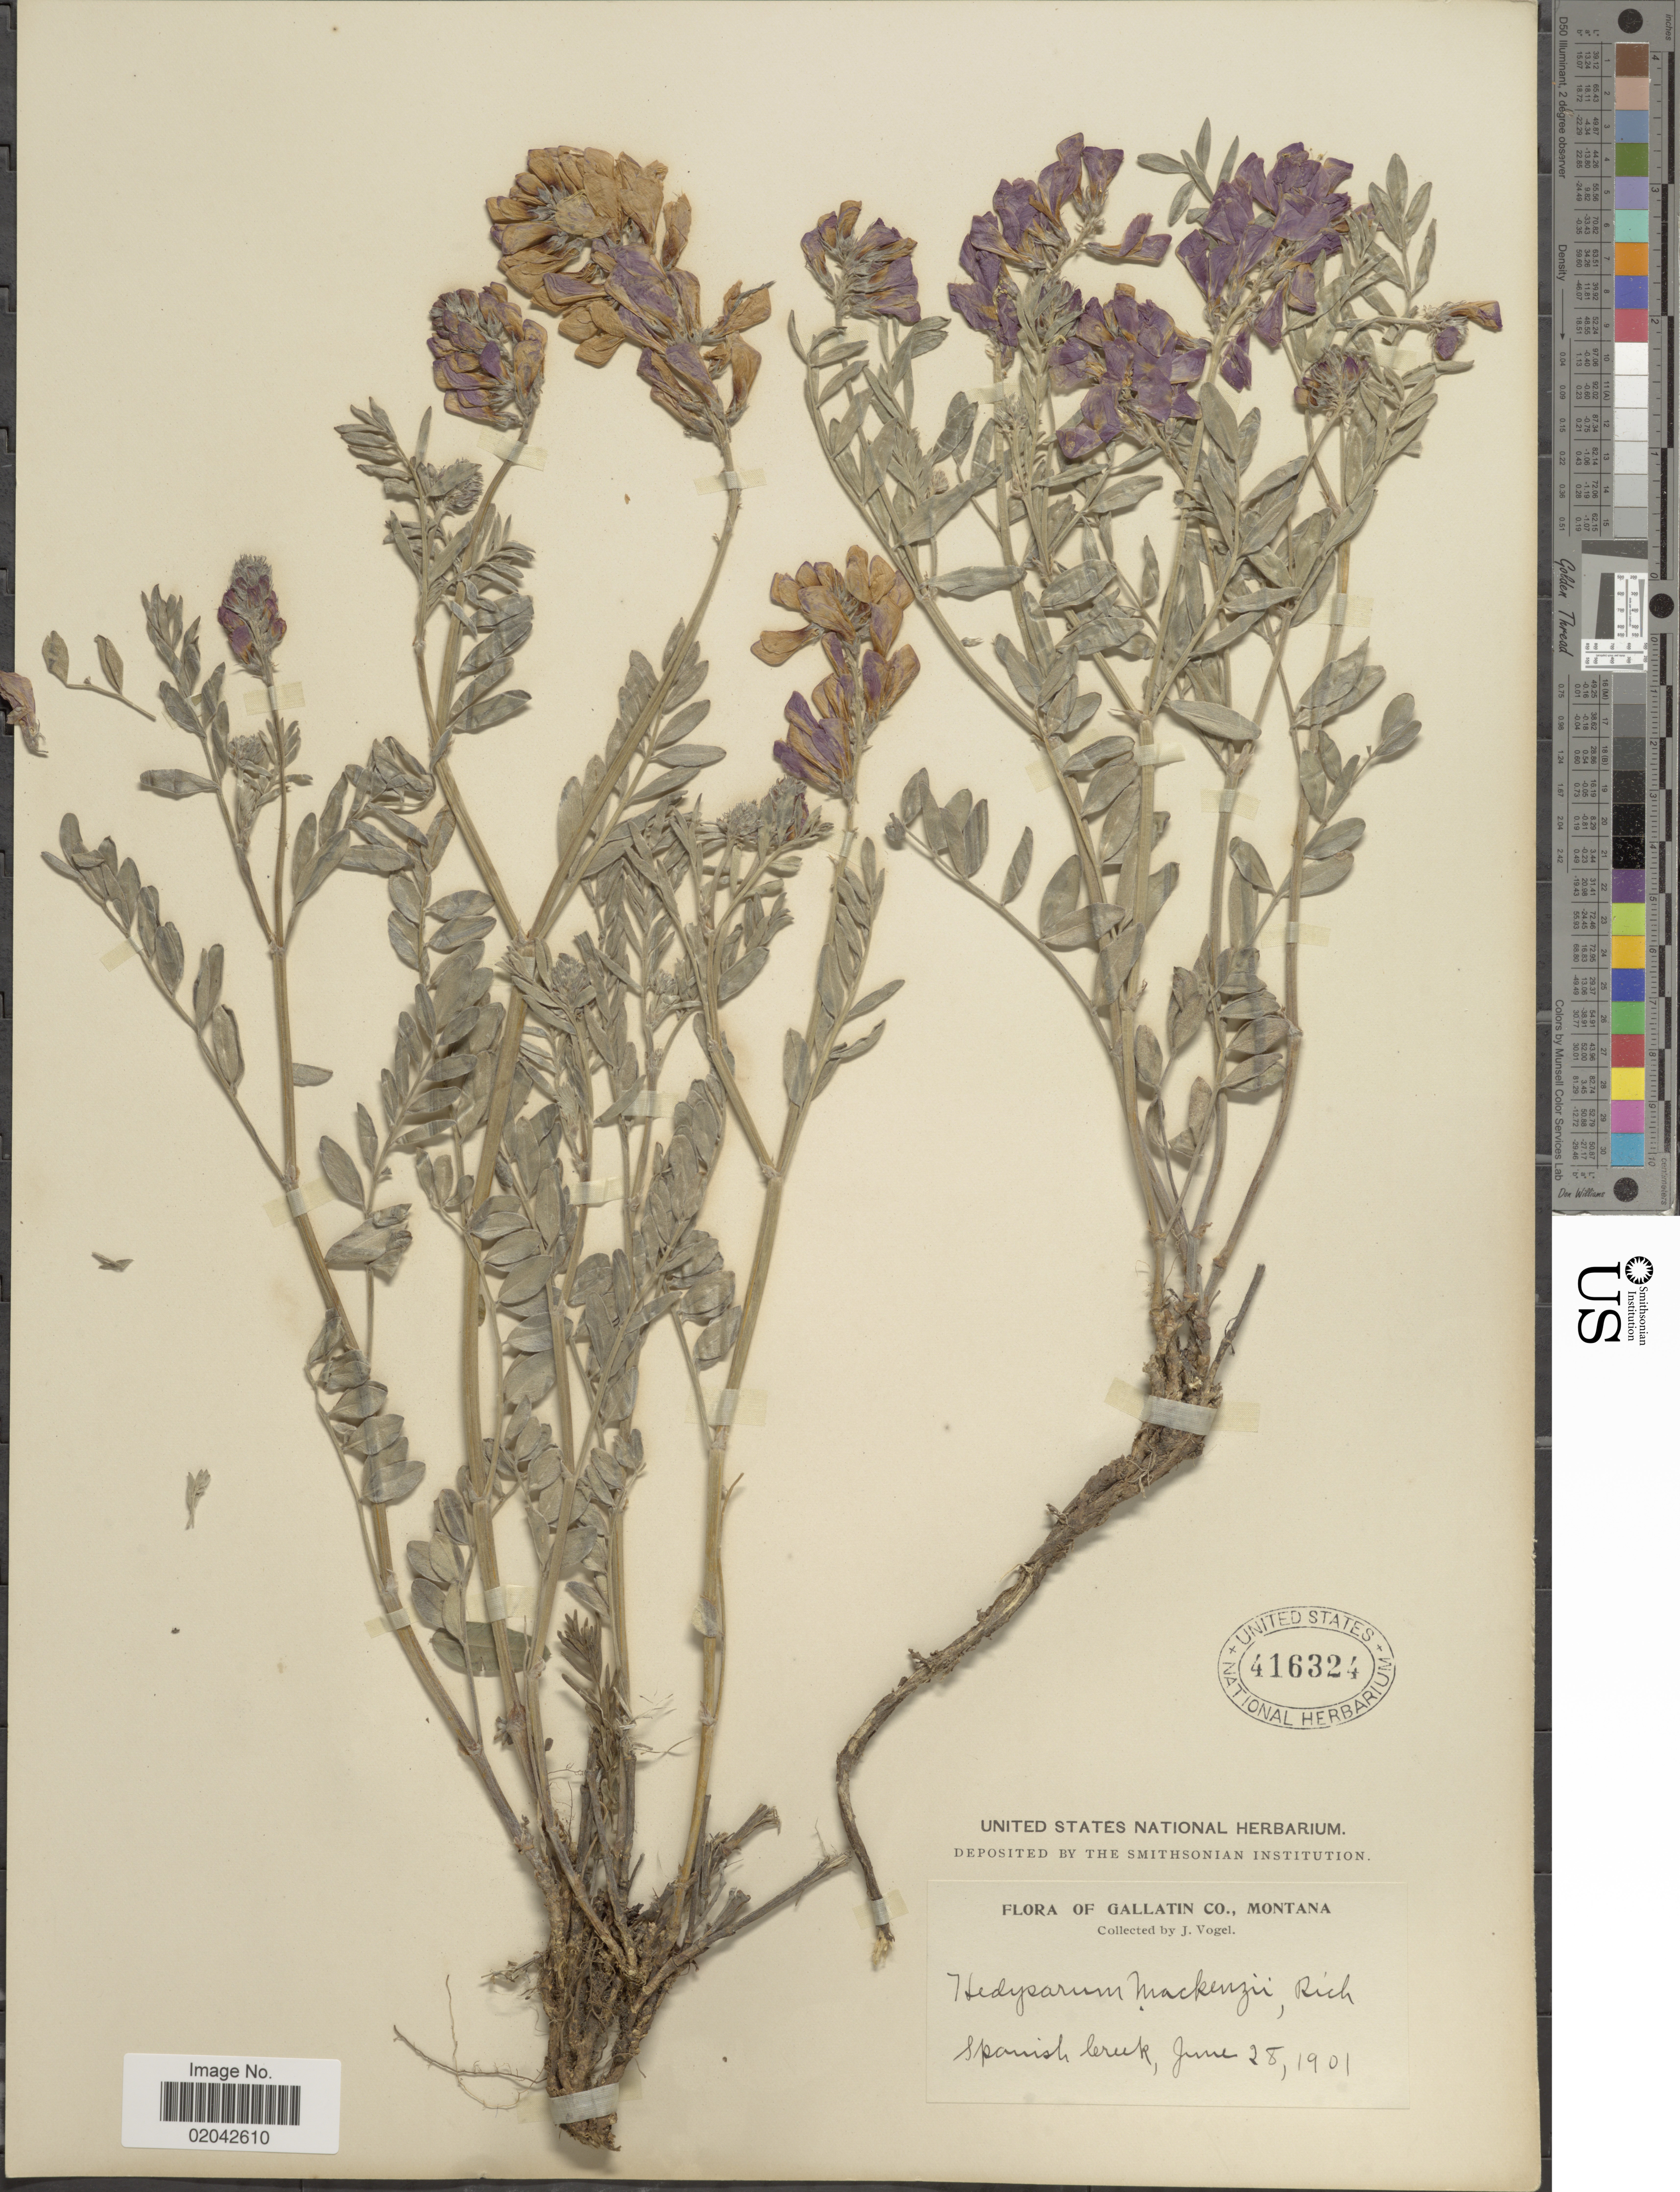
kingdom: Plantae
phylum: Tracheophyta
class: Magnoliopsida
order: Fabales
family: Fabaceae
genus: Hedysarum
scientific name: Hedysarum mackenziei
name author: Richardson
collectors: J. Vogel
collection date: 1901-06-28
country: United States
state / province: Montana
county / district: Gallatin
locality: Spanish Creek.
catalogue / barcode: US 416324